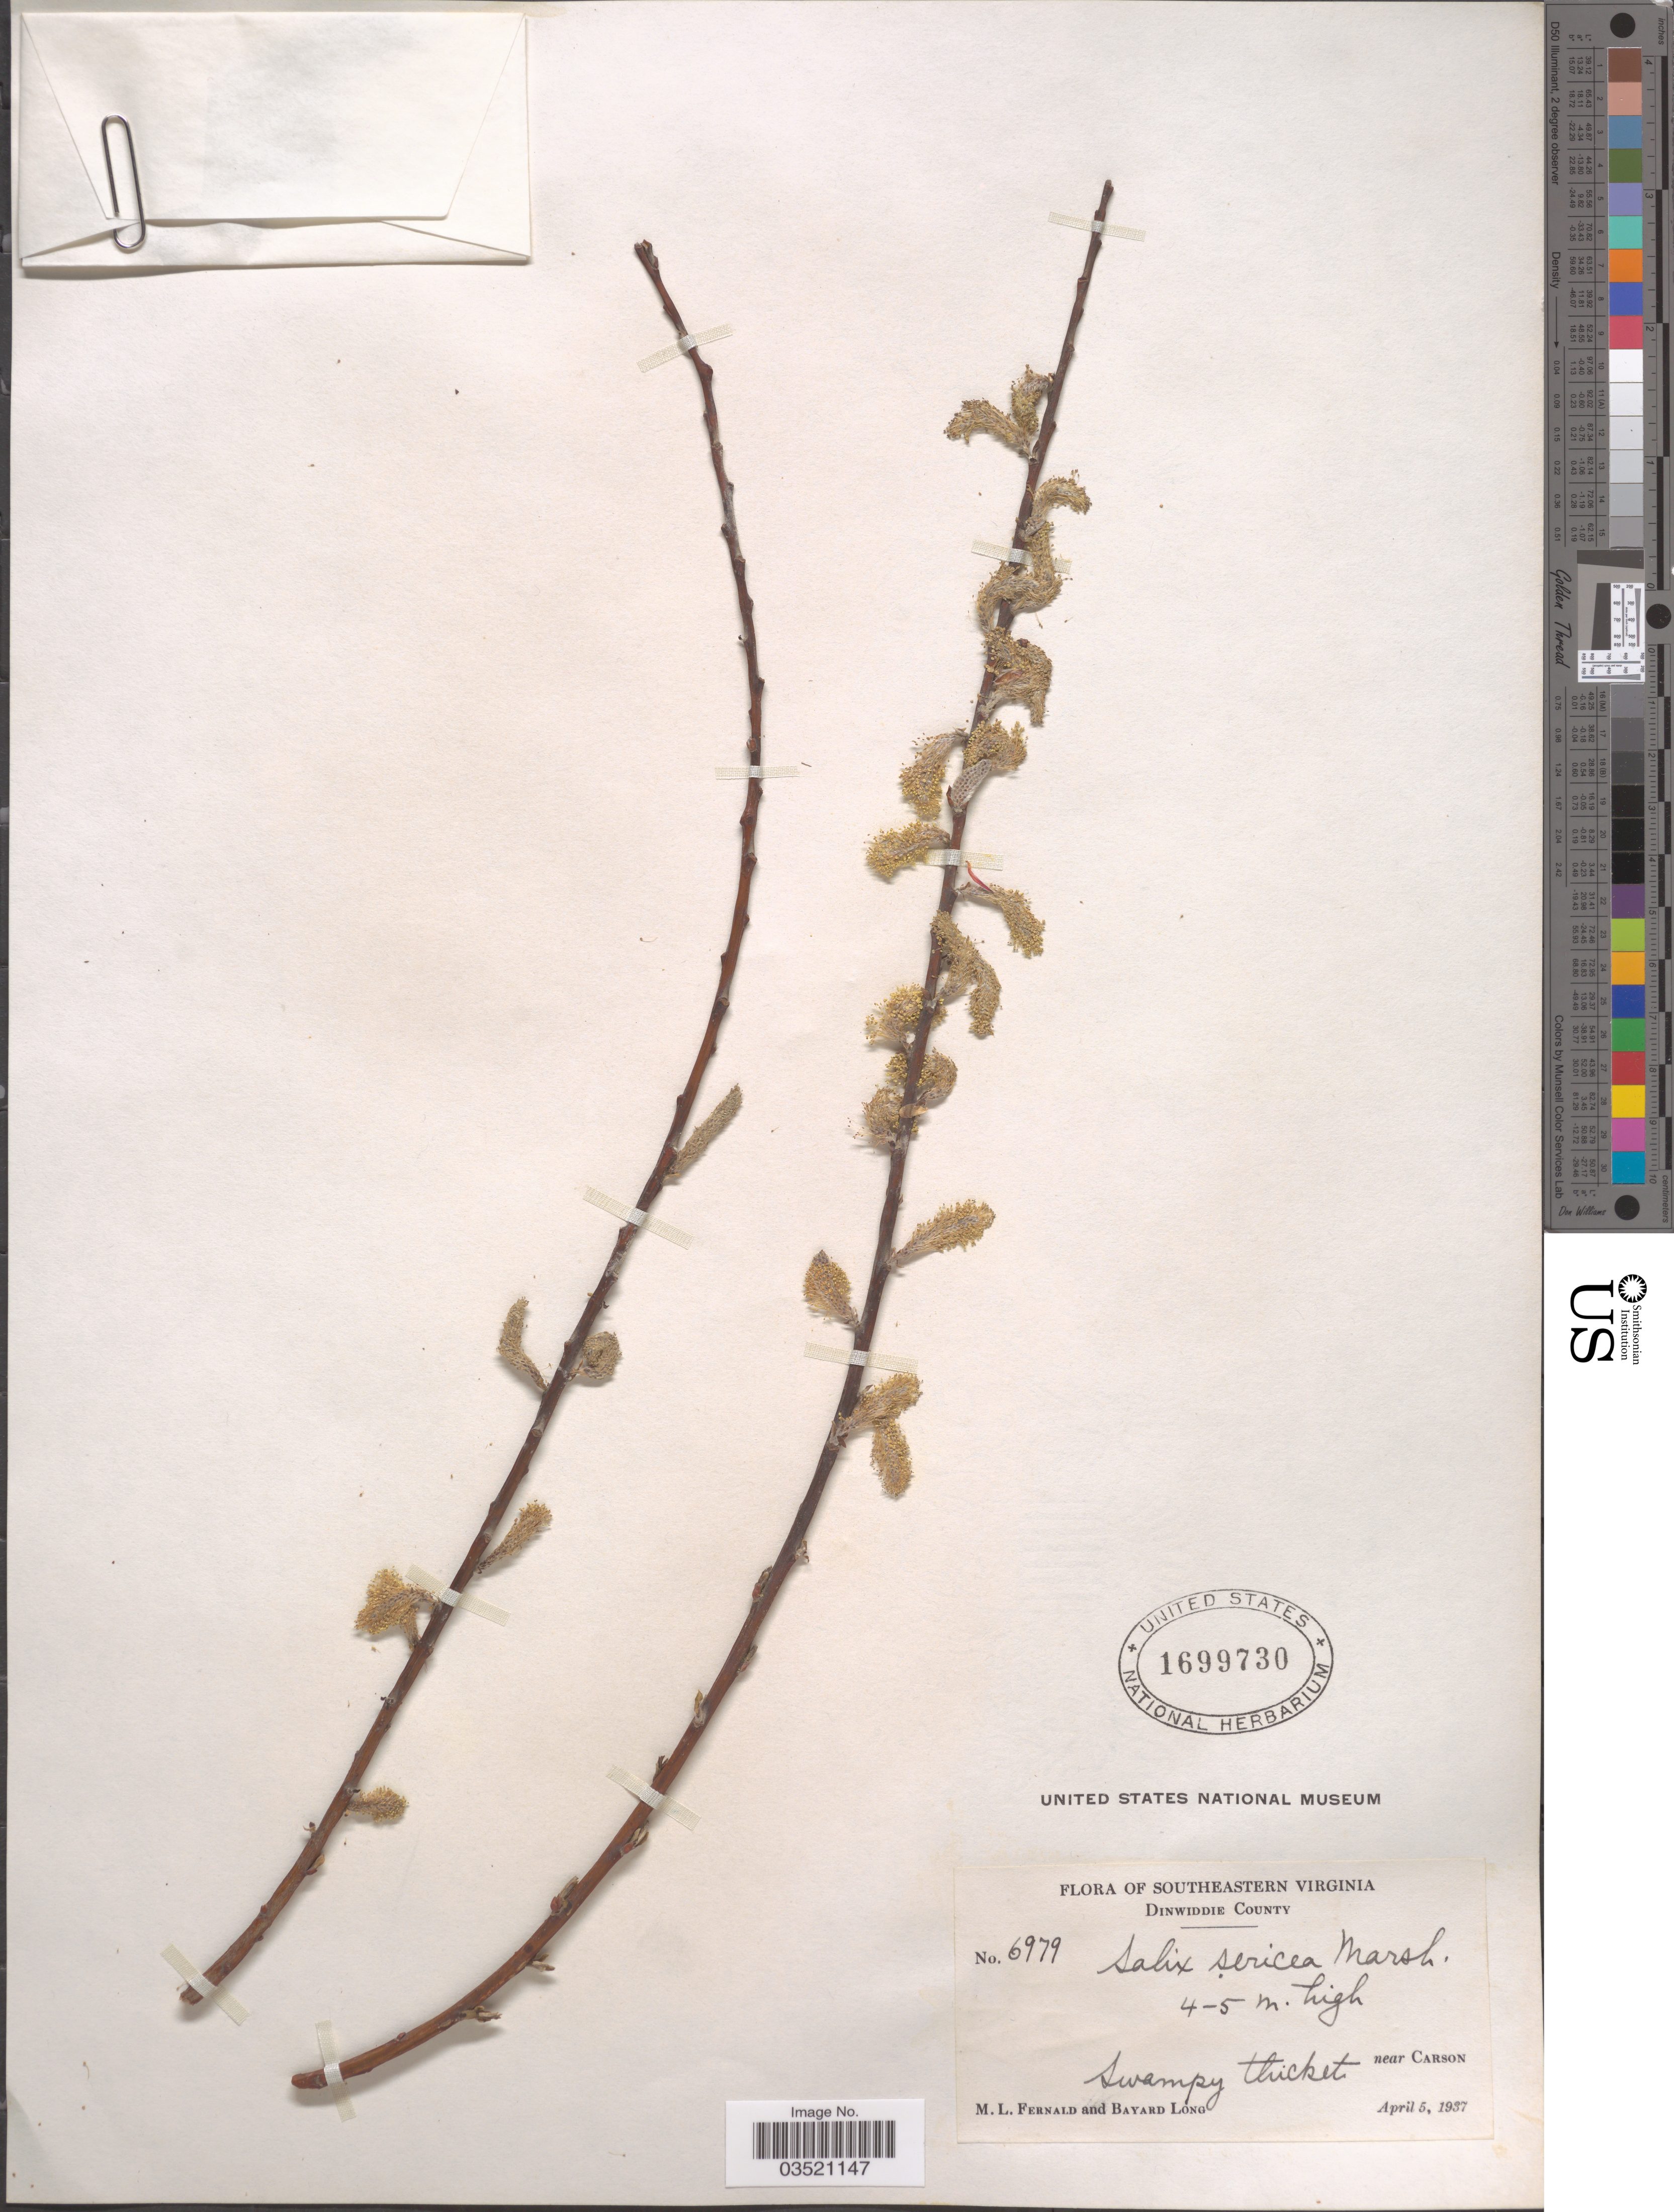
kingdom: Plantae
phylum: Tracheophyta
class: Magnoliopsida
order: Malpighiales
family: Salicaceae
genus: Salix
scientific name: Salix sericea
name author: Marshall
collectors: M. L. Fernald & B. Long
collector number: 6979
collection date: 1937-04-05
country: United States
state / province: Virginia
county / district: Dinwiddie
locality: Southeastern Virginia. Dinwiddie County. Swampy thicket near Carson.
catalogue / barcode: US 1699730